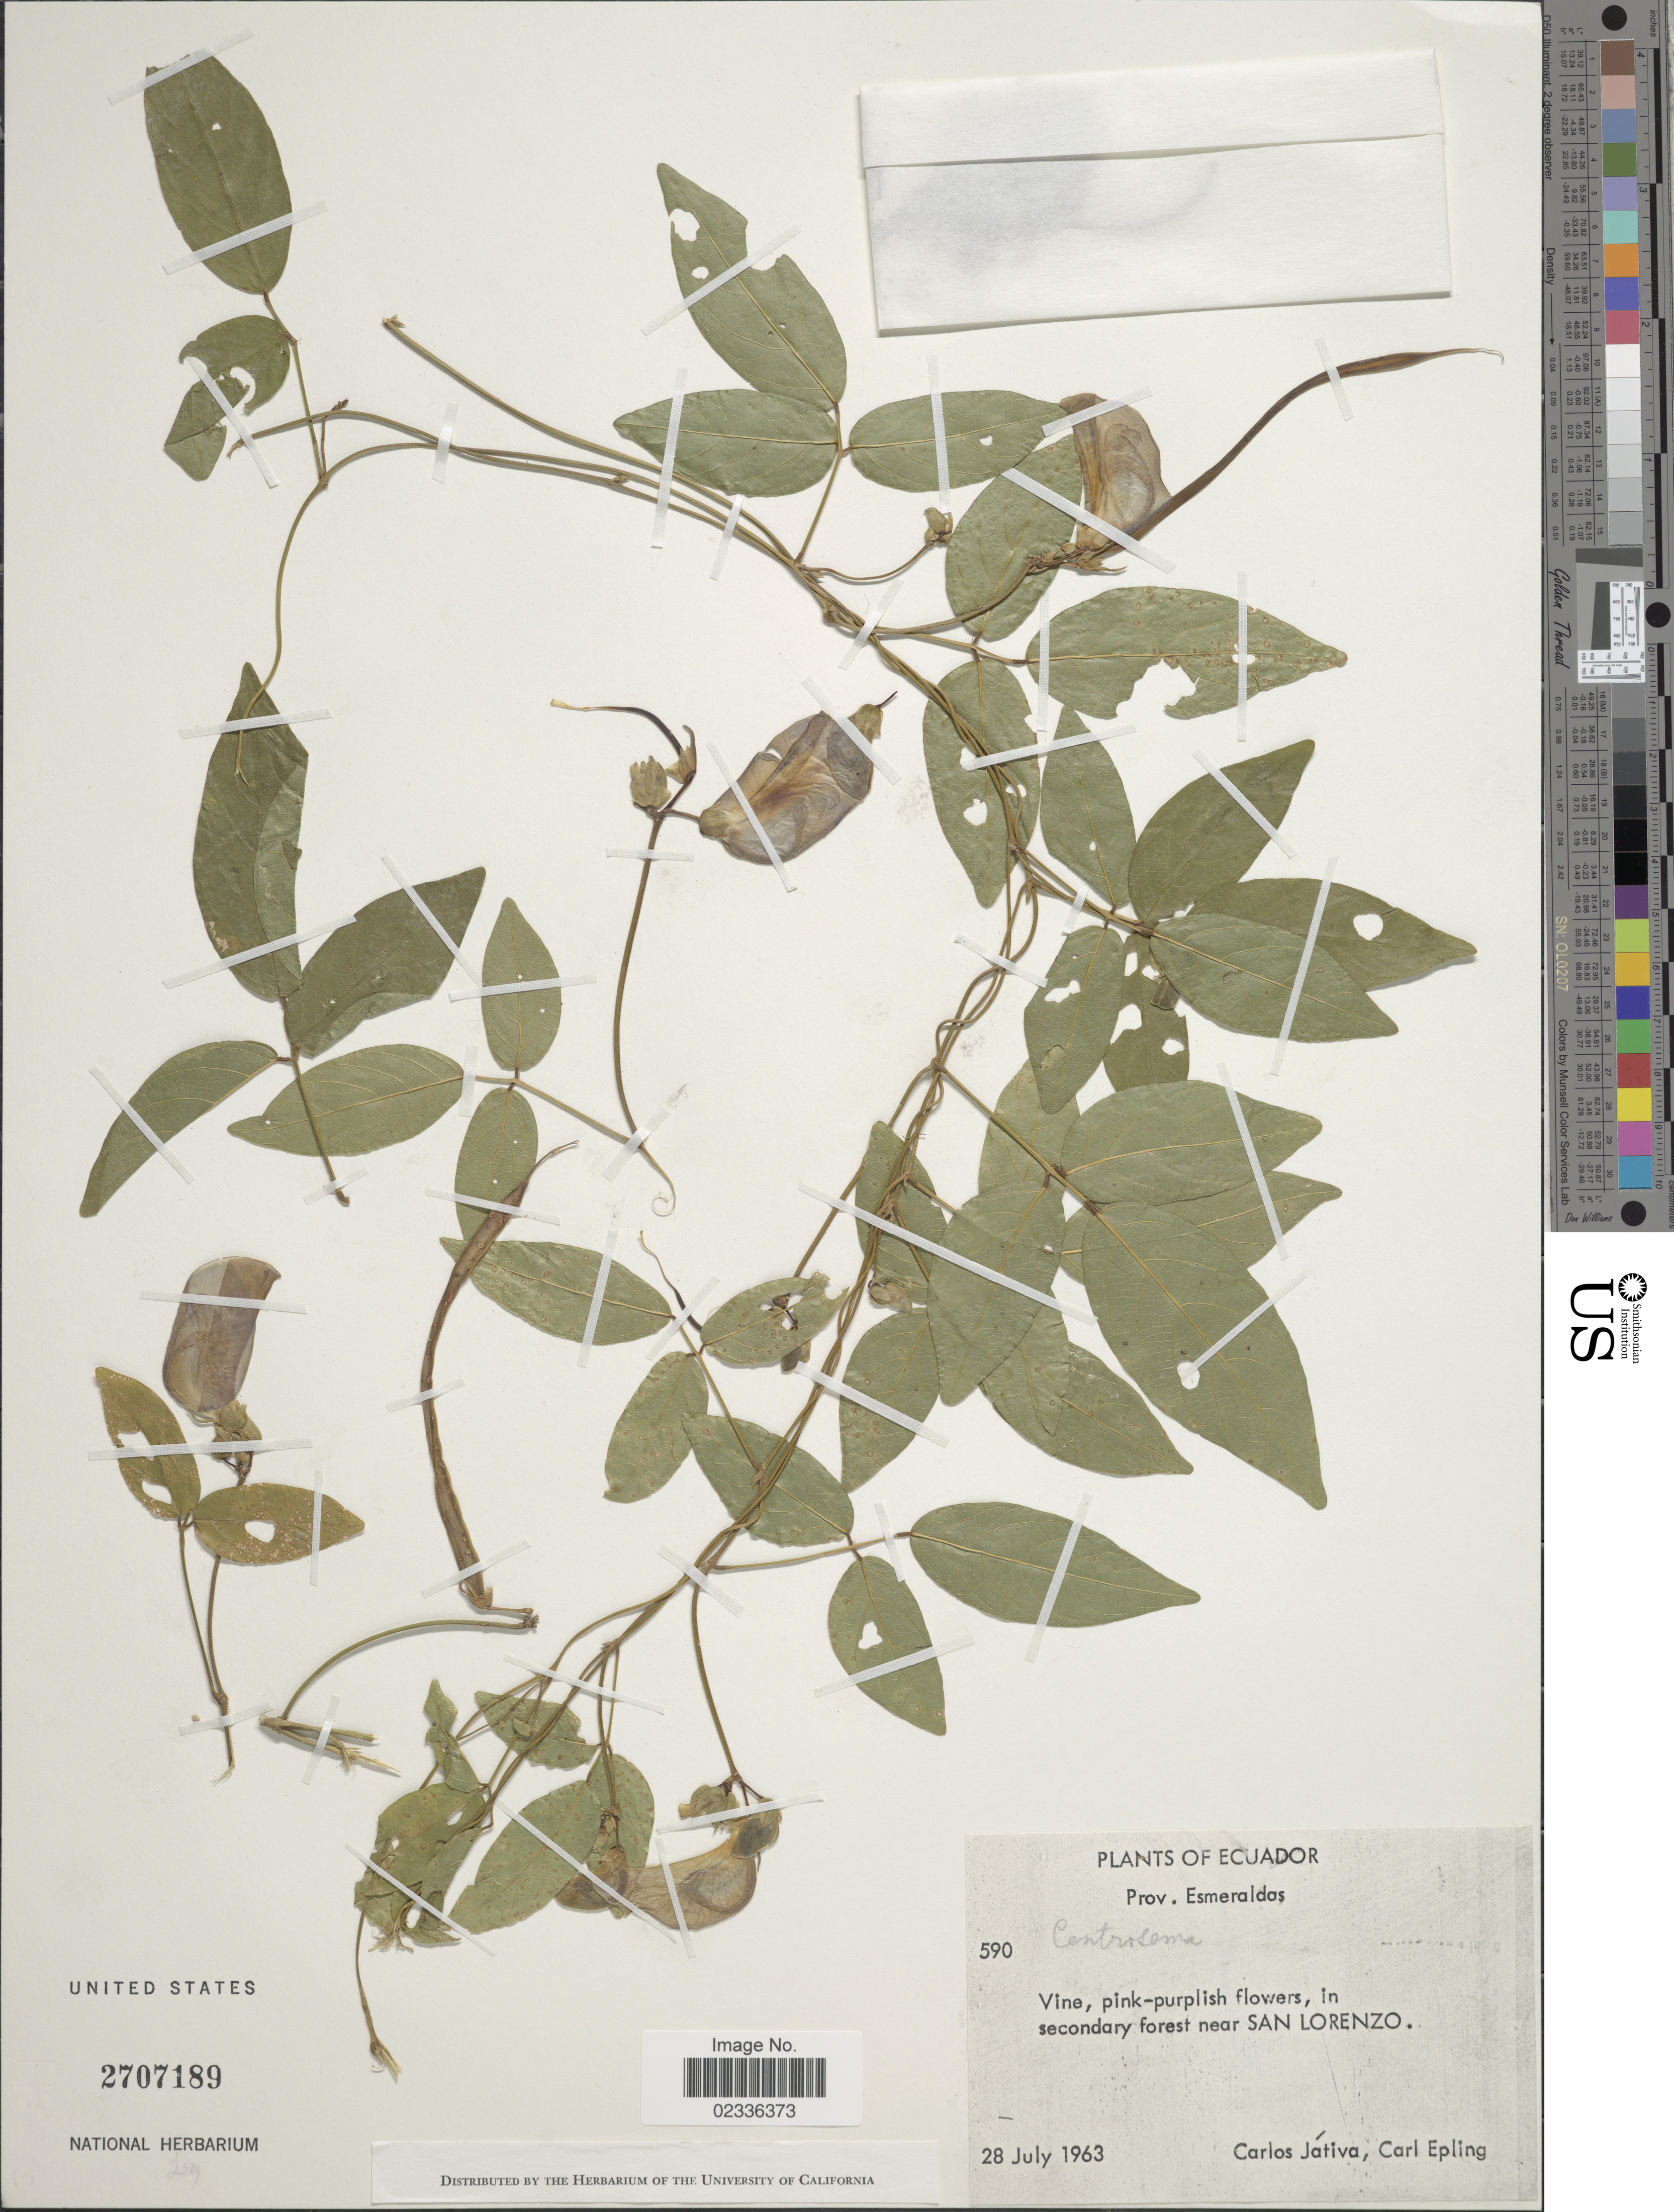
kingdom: Plantae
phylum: Tracheophyta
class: Magnoliopsida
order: Fabales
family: Fabaceae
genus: Centrosema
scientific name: Centrosema sp.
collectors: C. D. Játiva & C. C. Epling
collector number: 590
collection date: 1963-07-28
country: Ecuador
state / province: Esmeraldas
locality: In secondary forest near San Lorenzo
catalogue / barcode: US 2707189